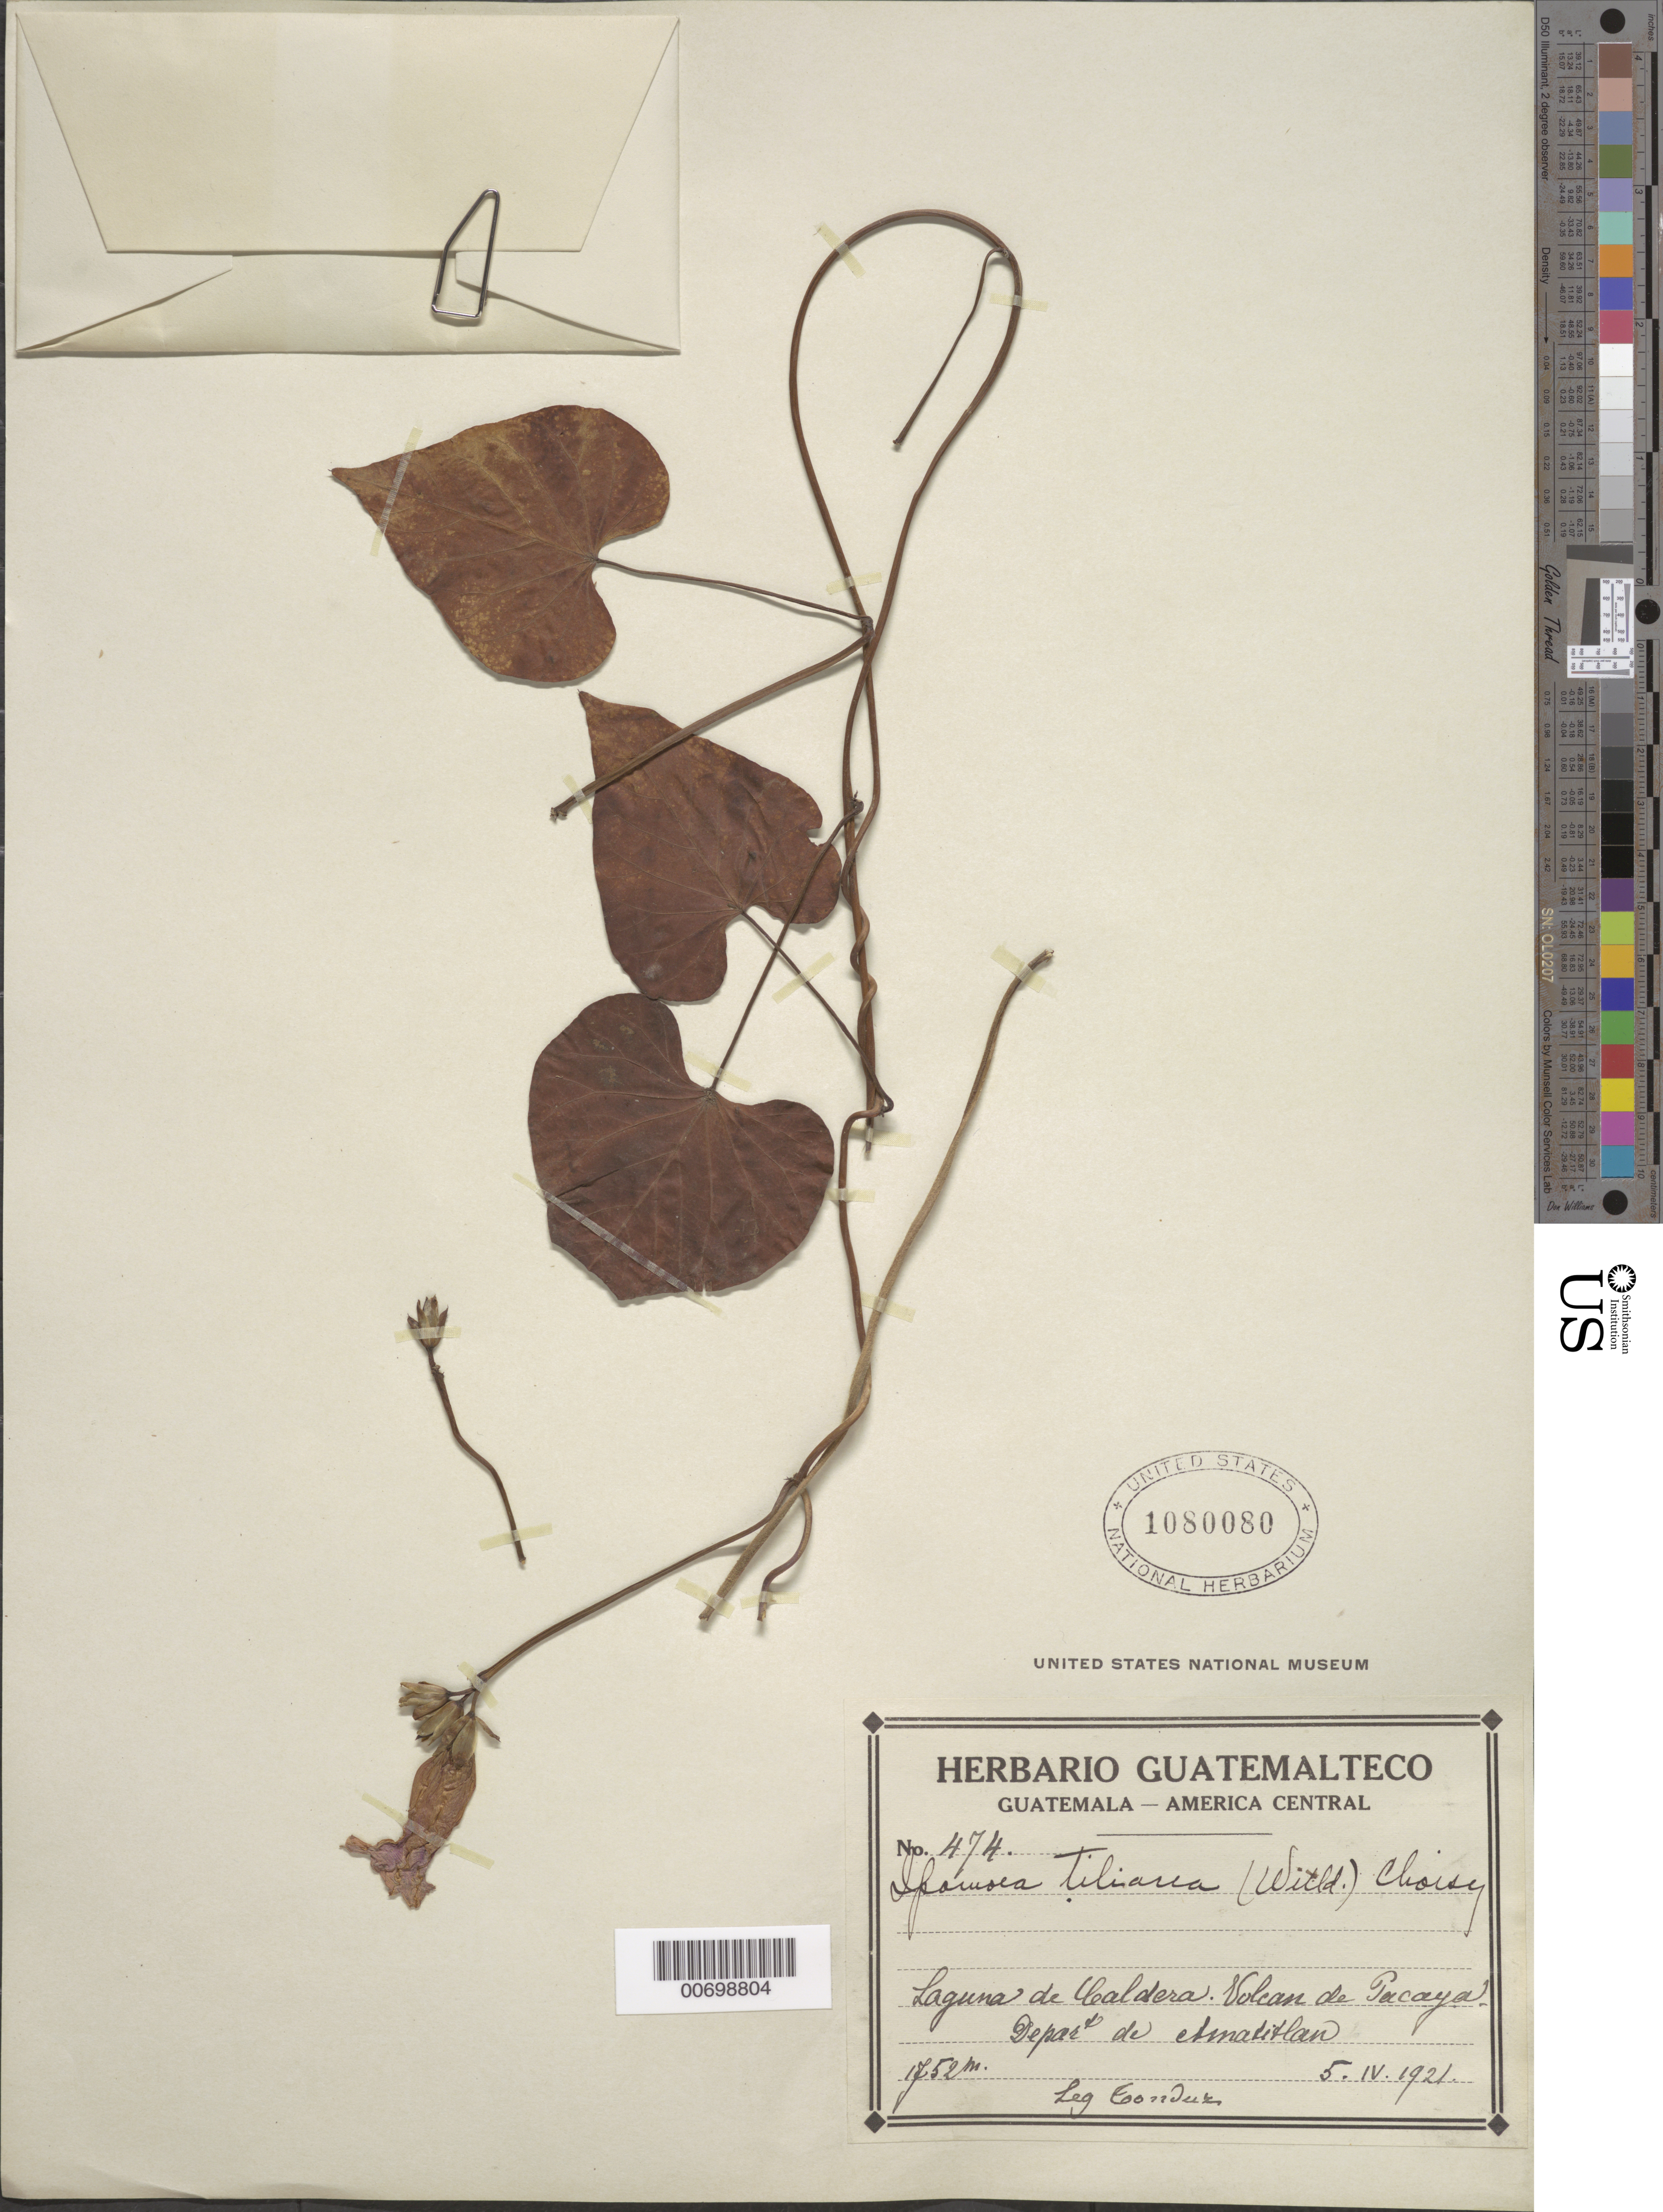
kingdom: Plantae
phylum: Tracheophyta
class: Magnoliopsida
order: Solanales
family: Convolvulaceae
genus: Ipomoea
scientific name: Ipomoea tiliacea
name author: (Willd.) Choisy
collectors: A. Tonduz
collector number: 474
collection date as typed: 04 May 1921 or 05 Apr 1921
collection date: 1921-04-05 or 1921-05-04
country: Guatemala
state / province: Guatemala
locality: Laguna de Calderas, Volcan de Pacaya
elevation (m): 1725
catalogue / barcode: US 1080080